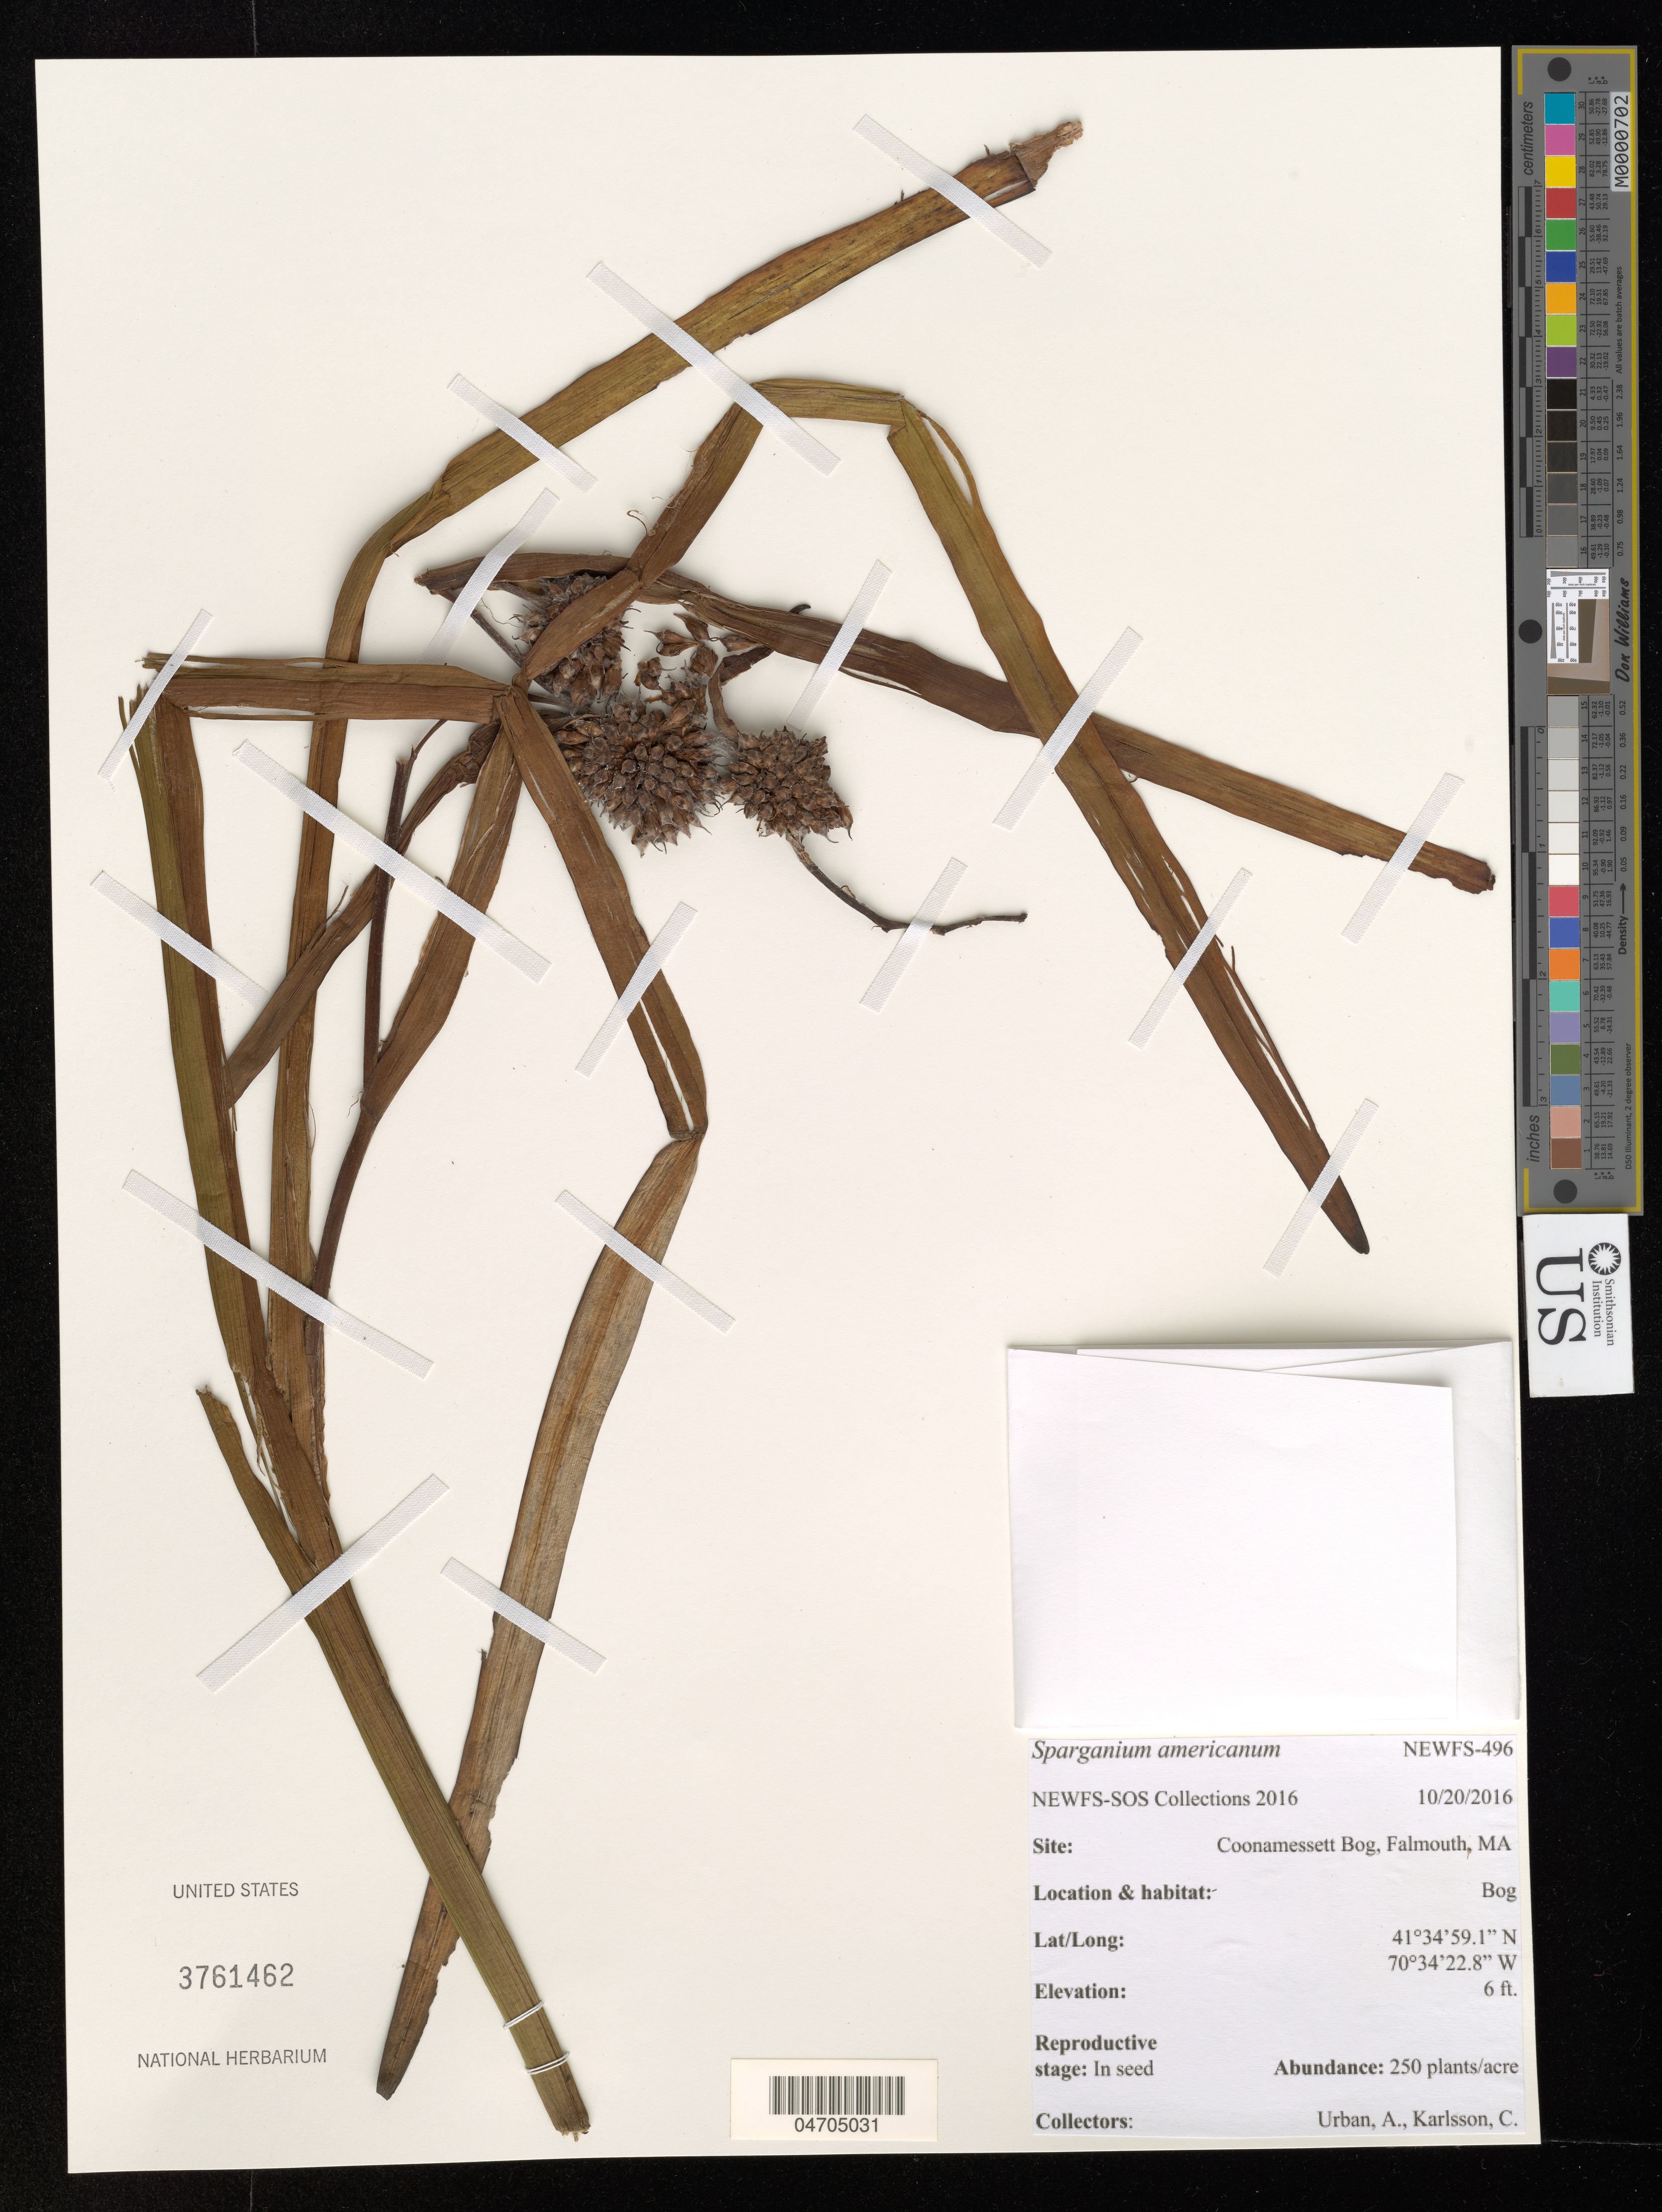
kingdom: Plantae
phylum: Tracheophyta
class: Liliopsida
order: Poales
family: Typhaceae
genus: Sparganium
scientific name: Sparganium americanum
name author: Nutt.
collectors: A. Urban & C. Karlsson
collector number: NEWFS-496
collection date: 2016-10-20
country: United States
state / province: Massachusetts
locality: Coonamessett Bog, Falmouth.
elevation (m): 2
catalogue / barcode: US 3761462